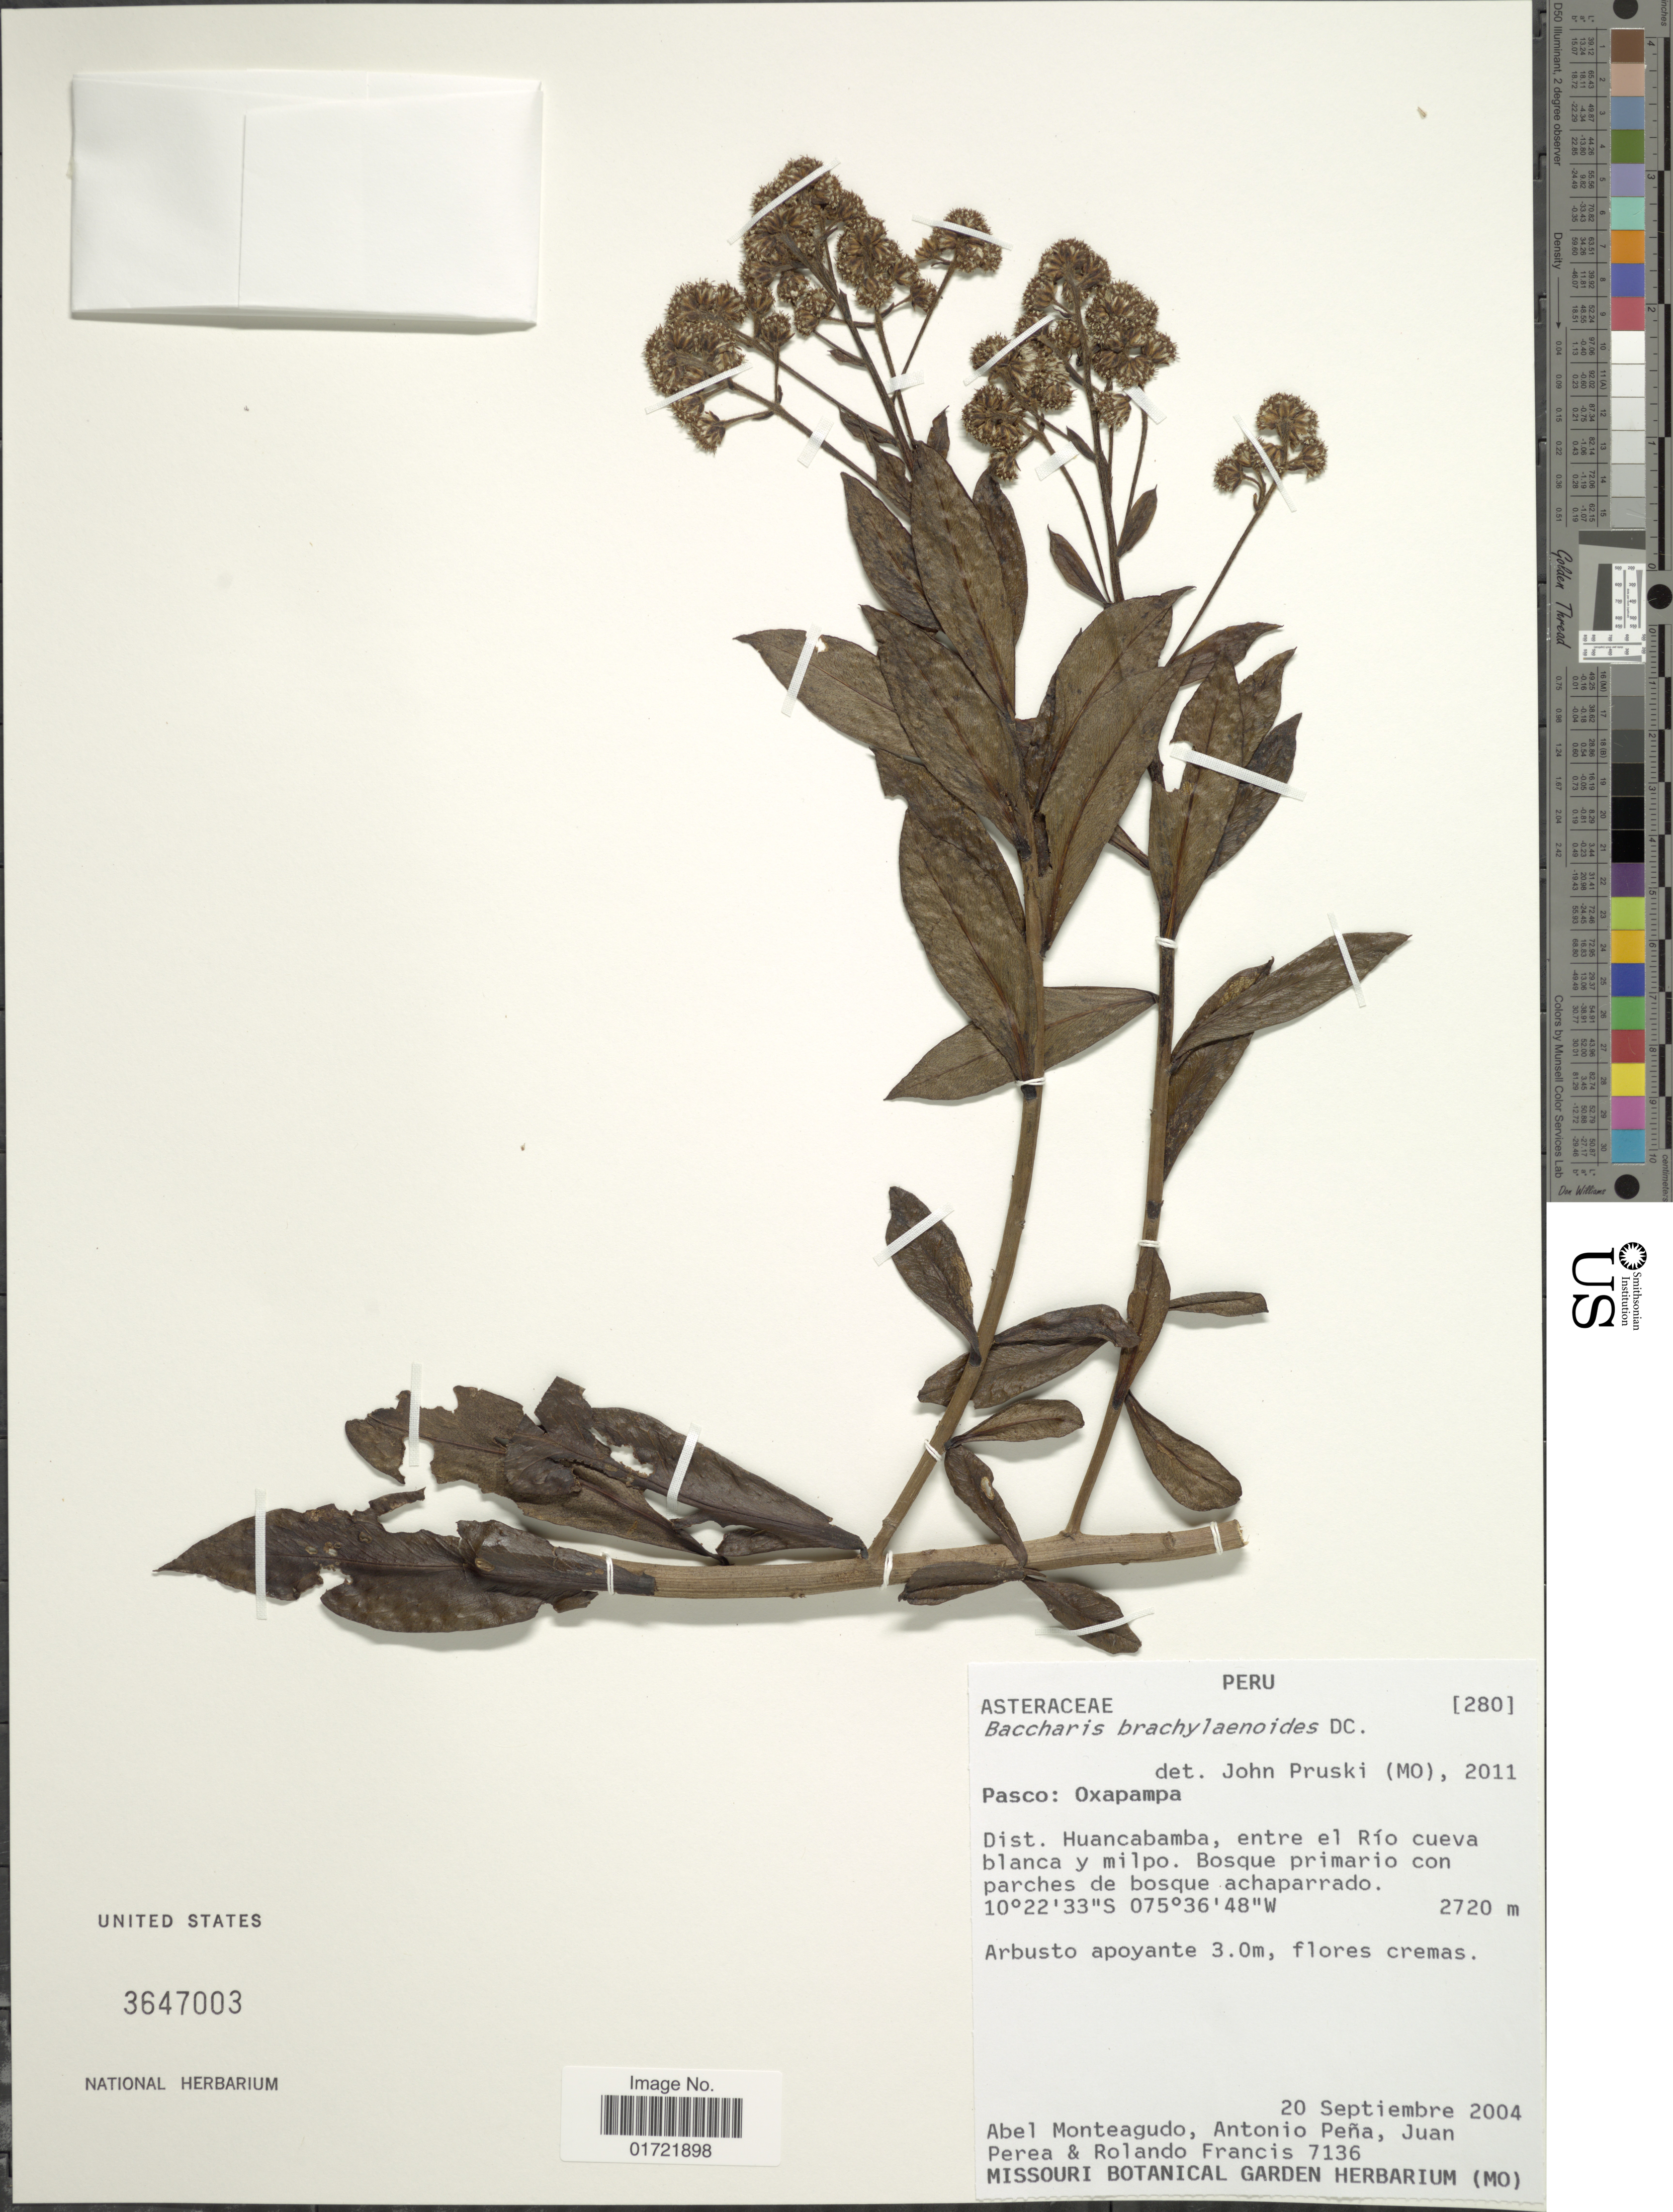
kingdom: Plantae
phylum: Tracheophyta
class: Magnoliopsida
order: Asterales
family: Asteraceae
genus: Baccharis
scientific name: Baccharis brachylaenoides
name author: DC.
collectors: A. Monteagudo, A. Peña, J. Perea & R. Francis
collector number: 7136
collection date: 2004-09-20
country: Peru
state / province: Pasco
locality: Oxapampa, Dist Huancabamba, entre el Rio Cueva blanca y milpo.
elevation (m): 2720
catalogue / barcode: US 3647003